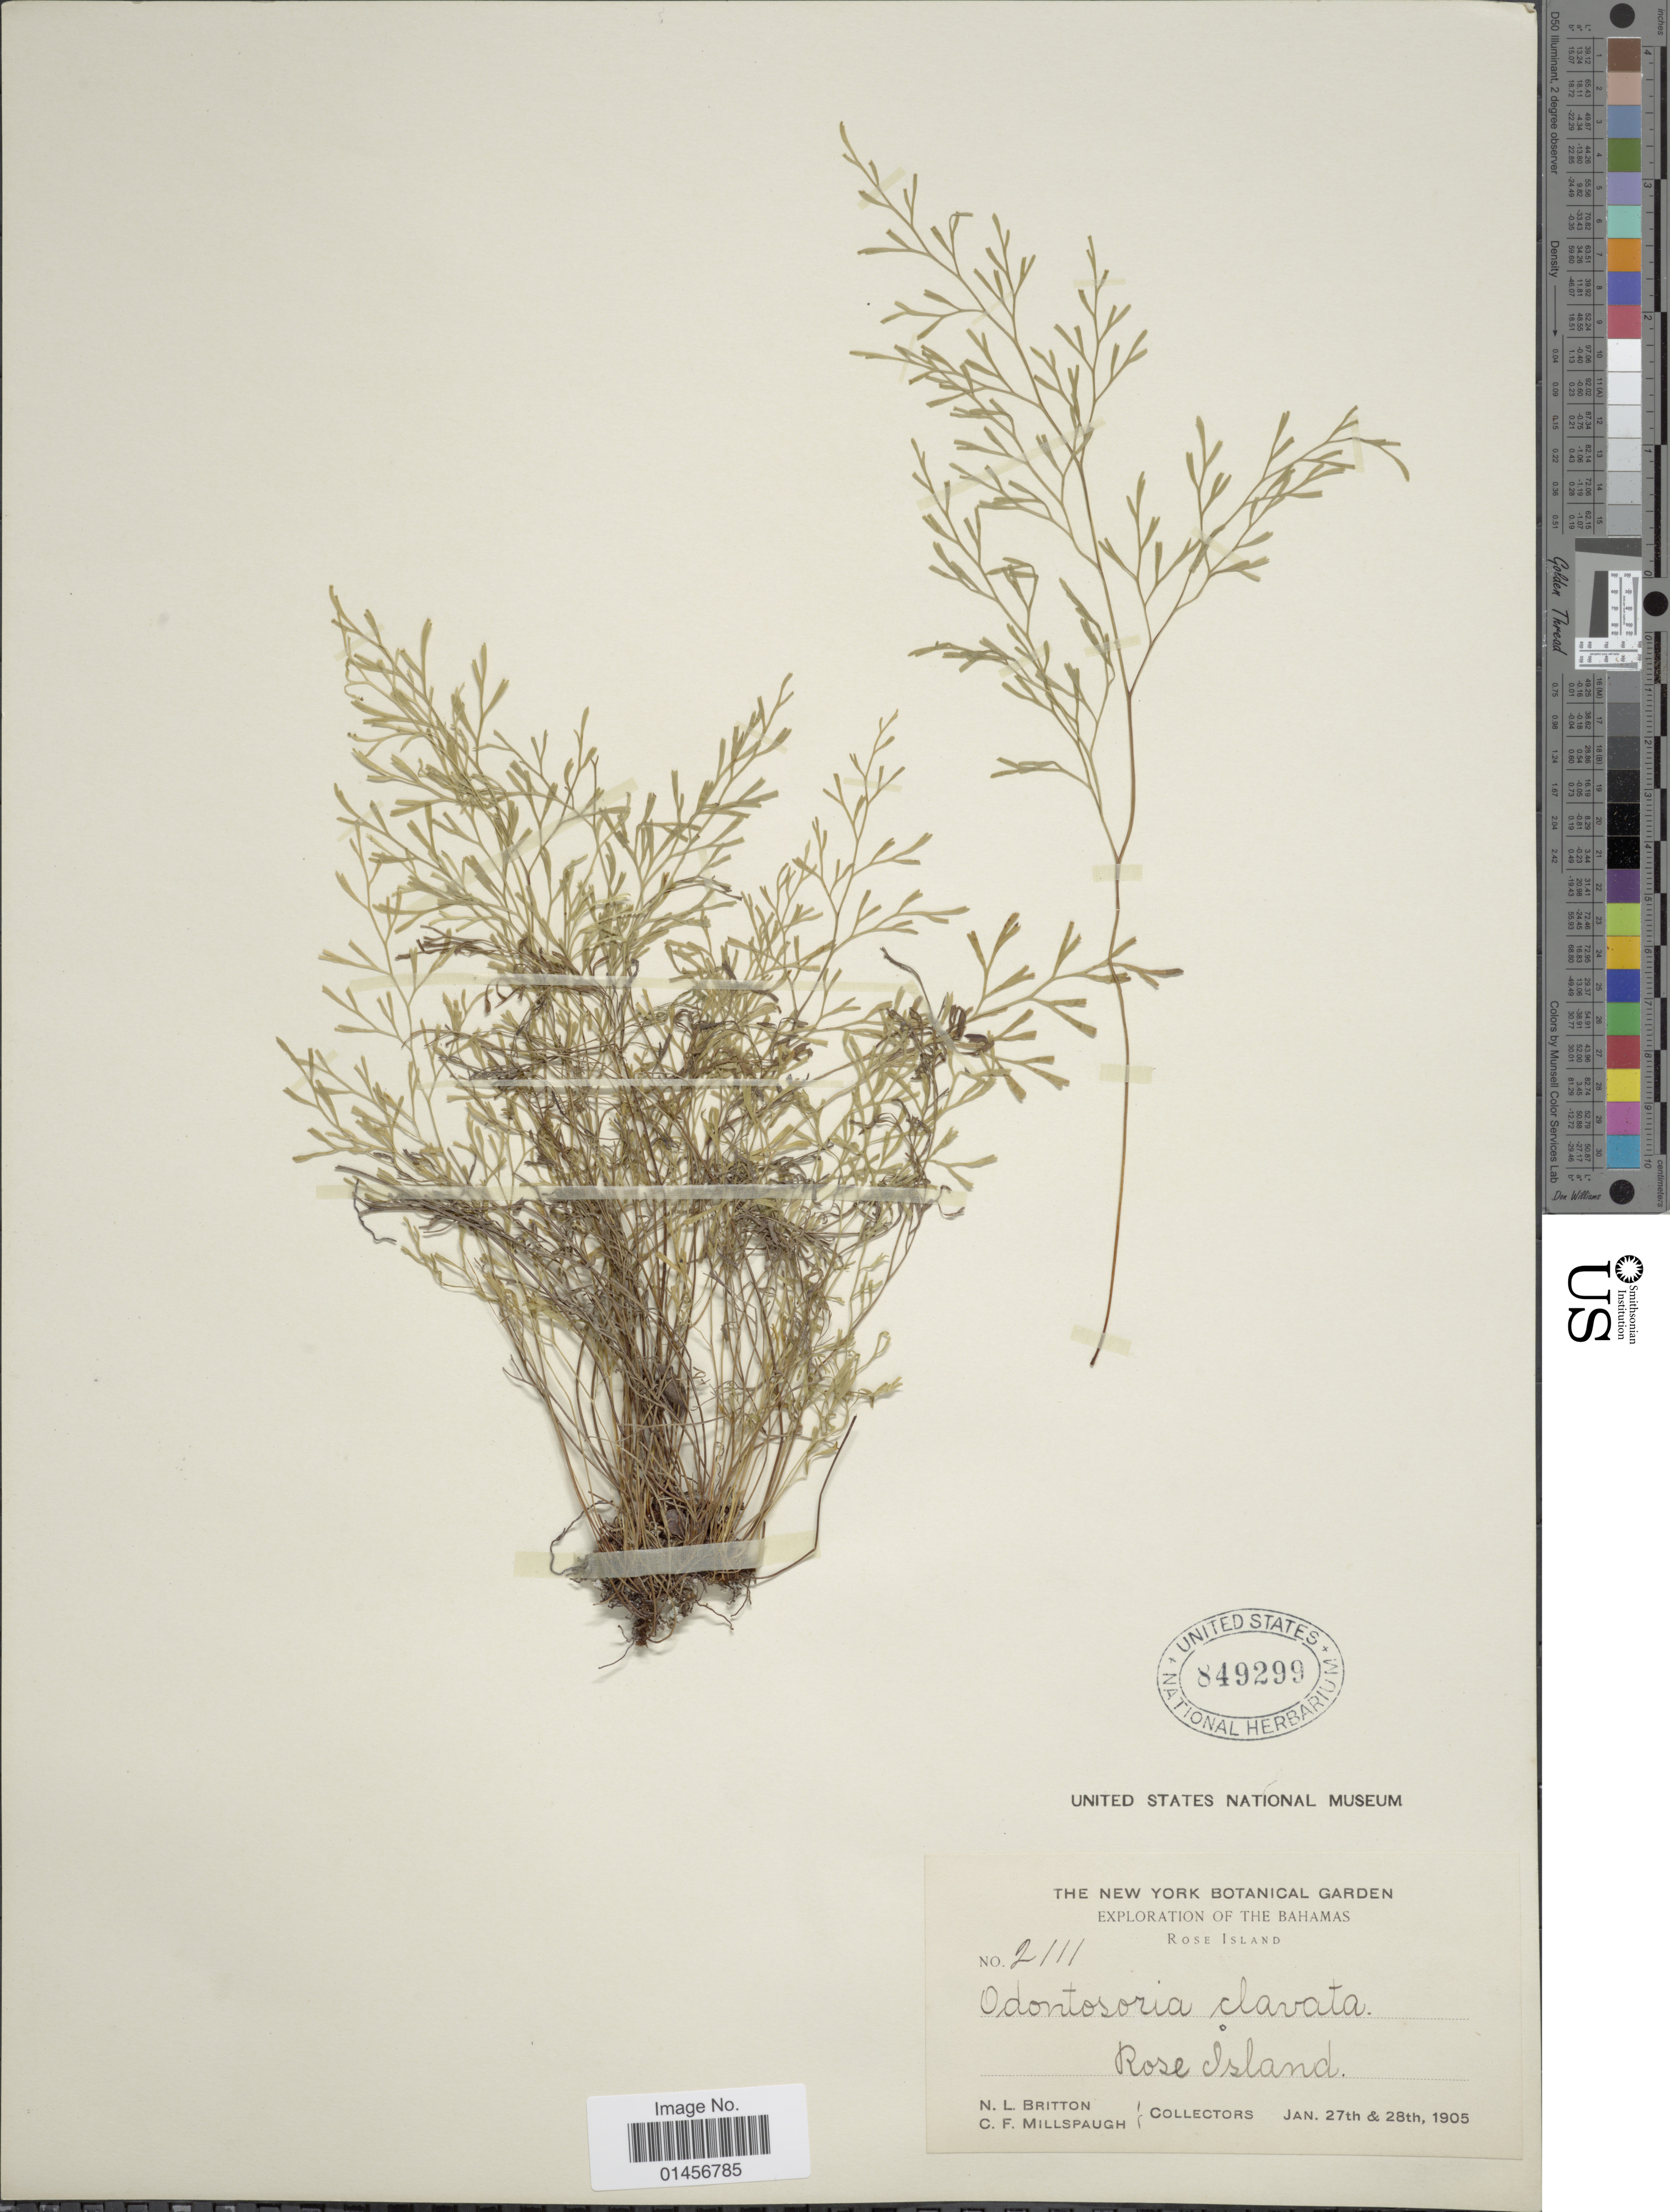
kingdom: Plantae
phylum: Tracheophyta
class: Polypodiopsida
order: Polypodiales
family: Lindsaeaceae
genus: Sphenomeris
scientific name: Sphenomeris clavata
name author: (L.) Maxon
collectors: N. Britton & C. F. Millspaugh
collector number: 2111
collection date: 1905-01-27/1905-01-28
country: Bahamas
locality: Bahamas, Rose Island.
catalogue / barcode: US 849299